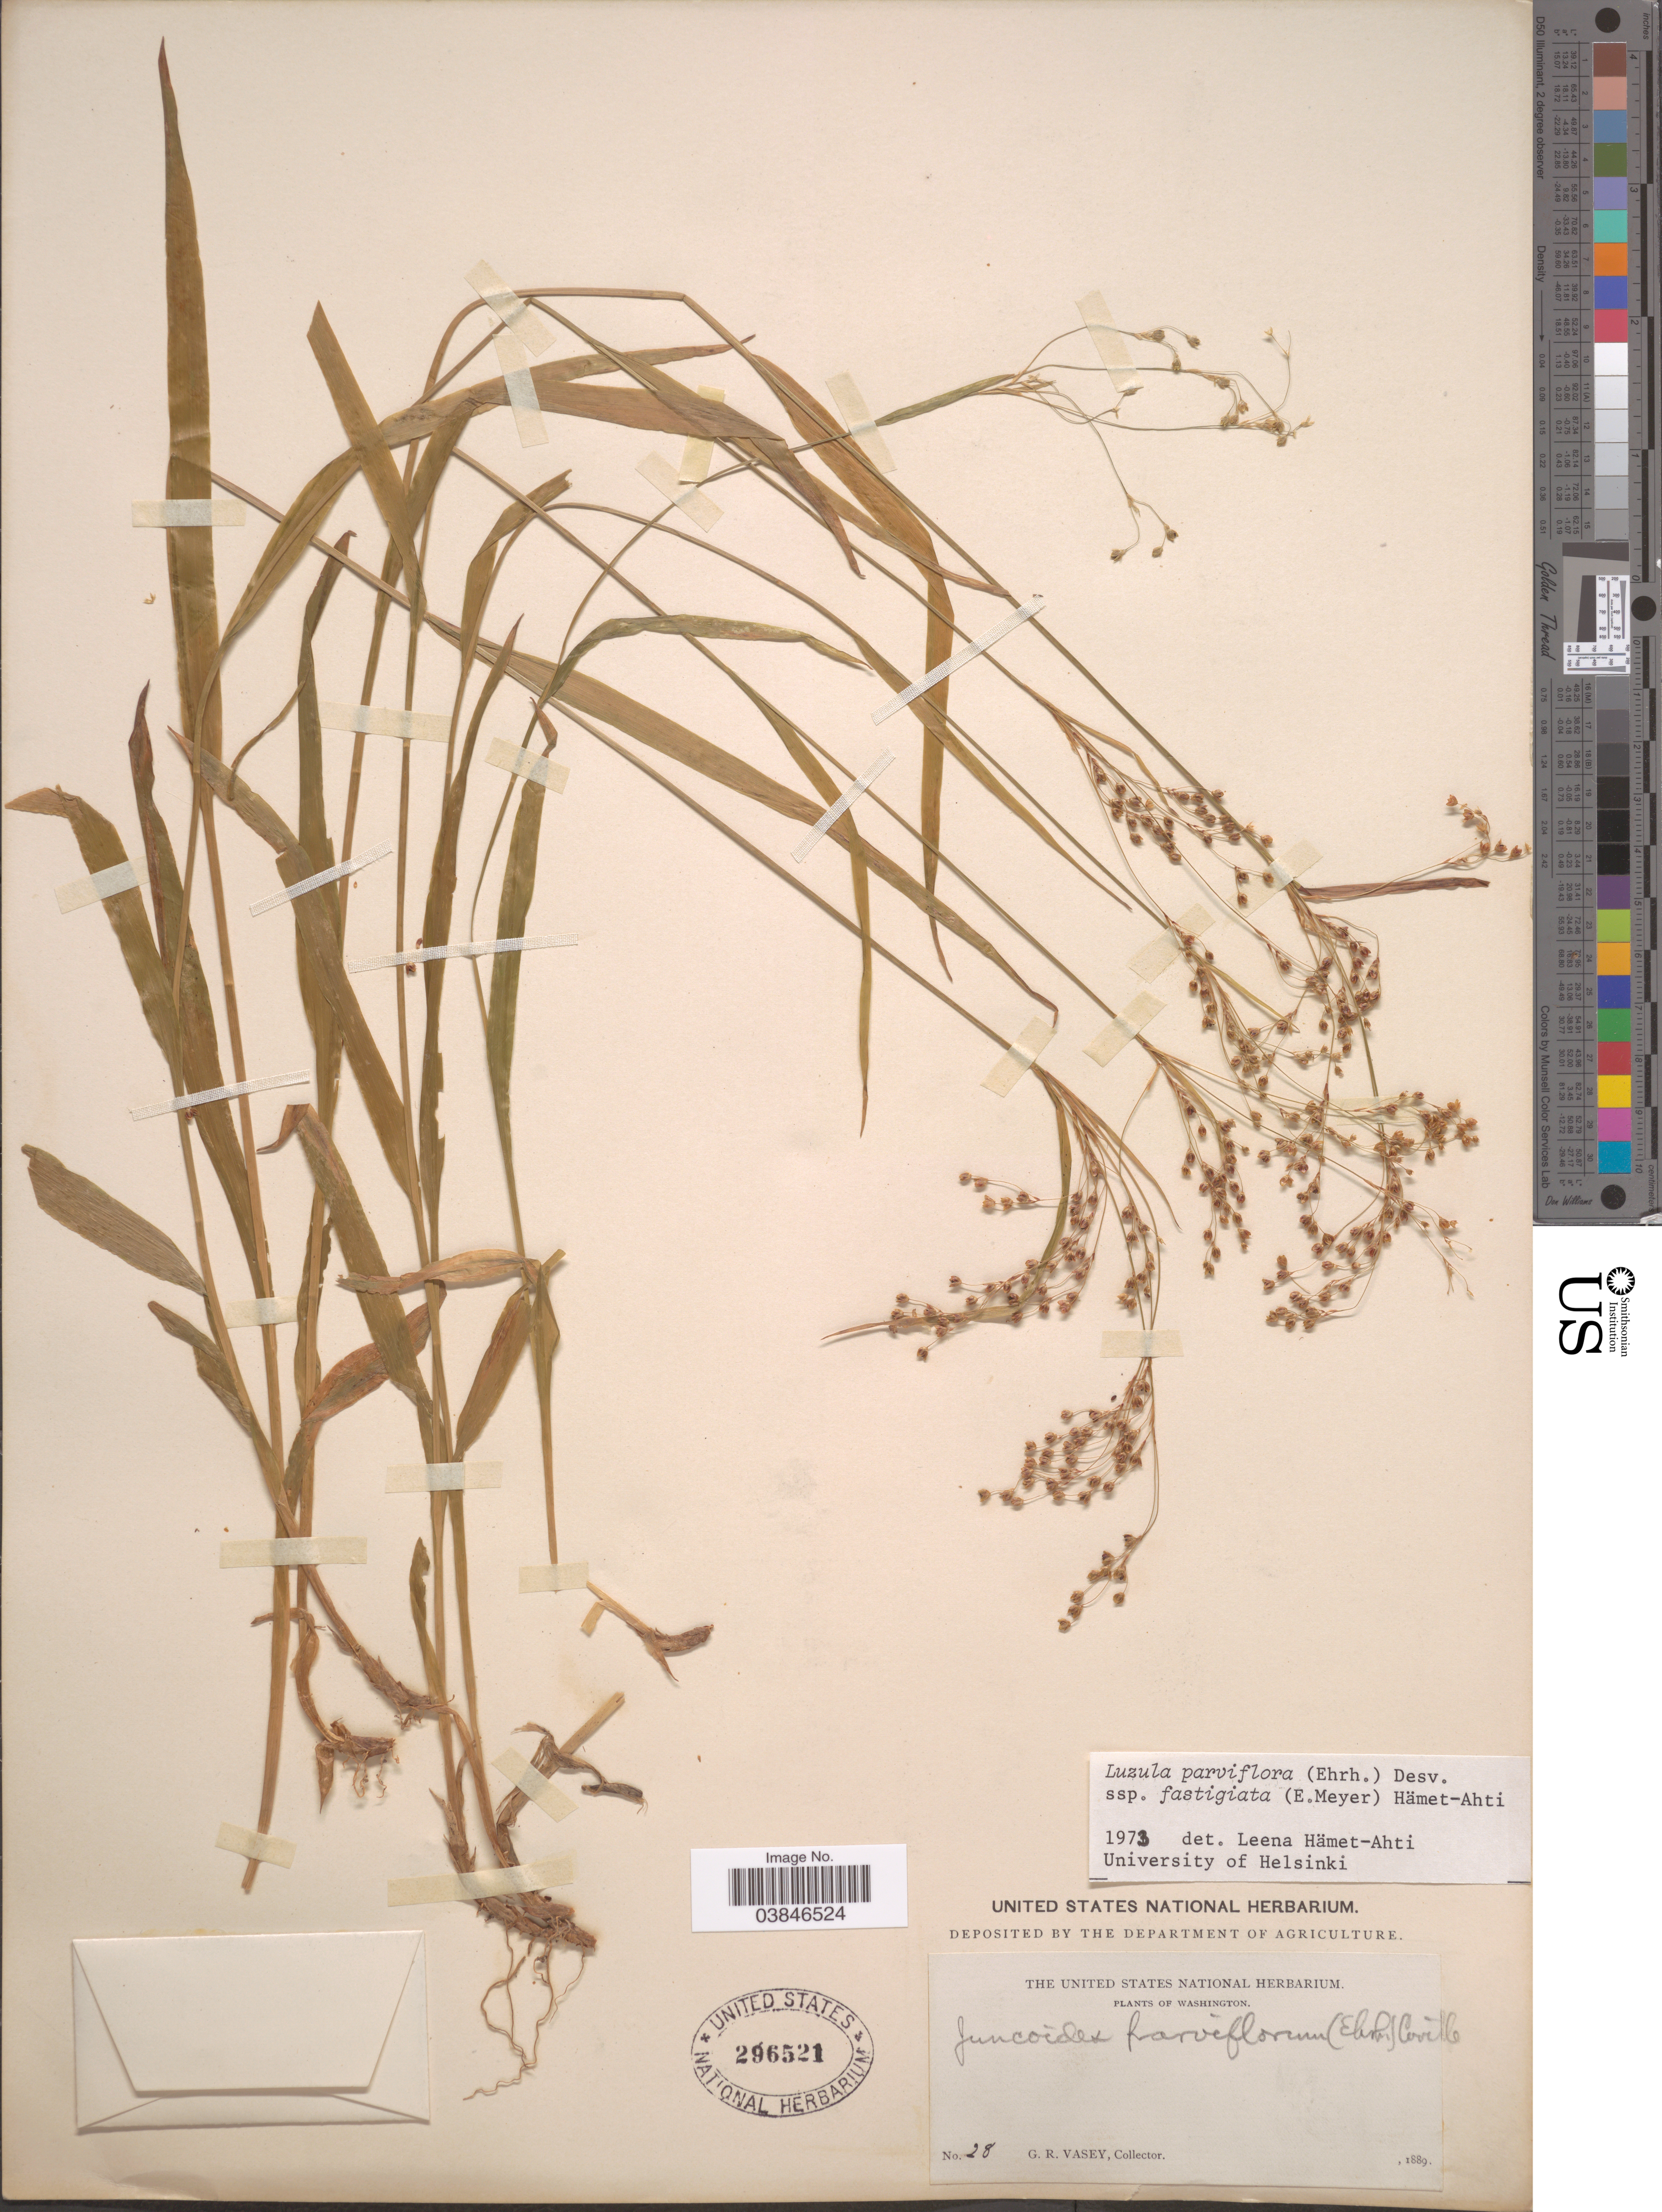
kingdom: Plantae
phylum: Tracheophyta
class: Liliopsida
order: Poales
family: Juncaceae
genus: Luzula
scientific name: Luzula parviflora subsp. fastigiata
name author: Buchenau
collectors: G. R. Vasey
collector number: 28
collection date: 1889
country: United States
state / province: Washington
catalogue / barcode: US 296521